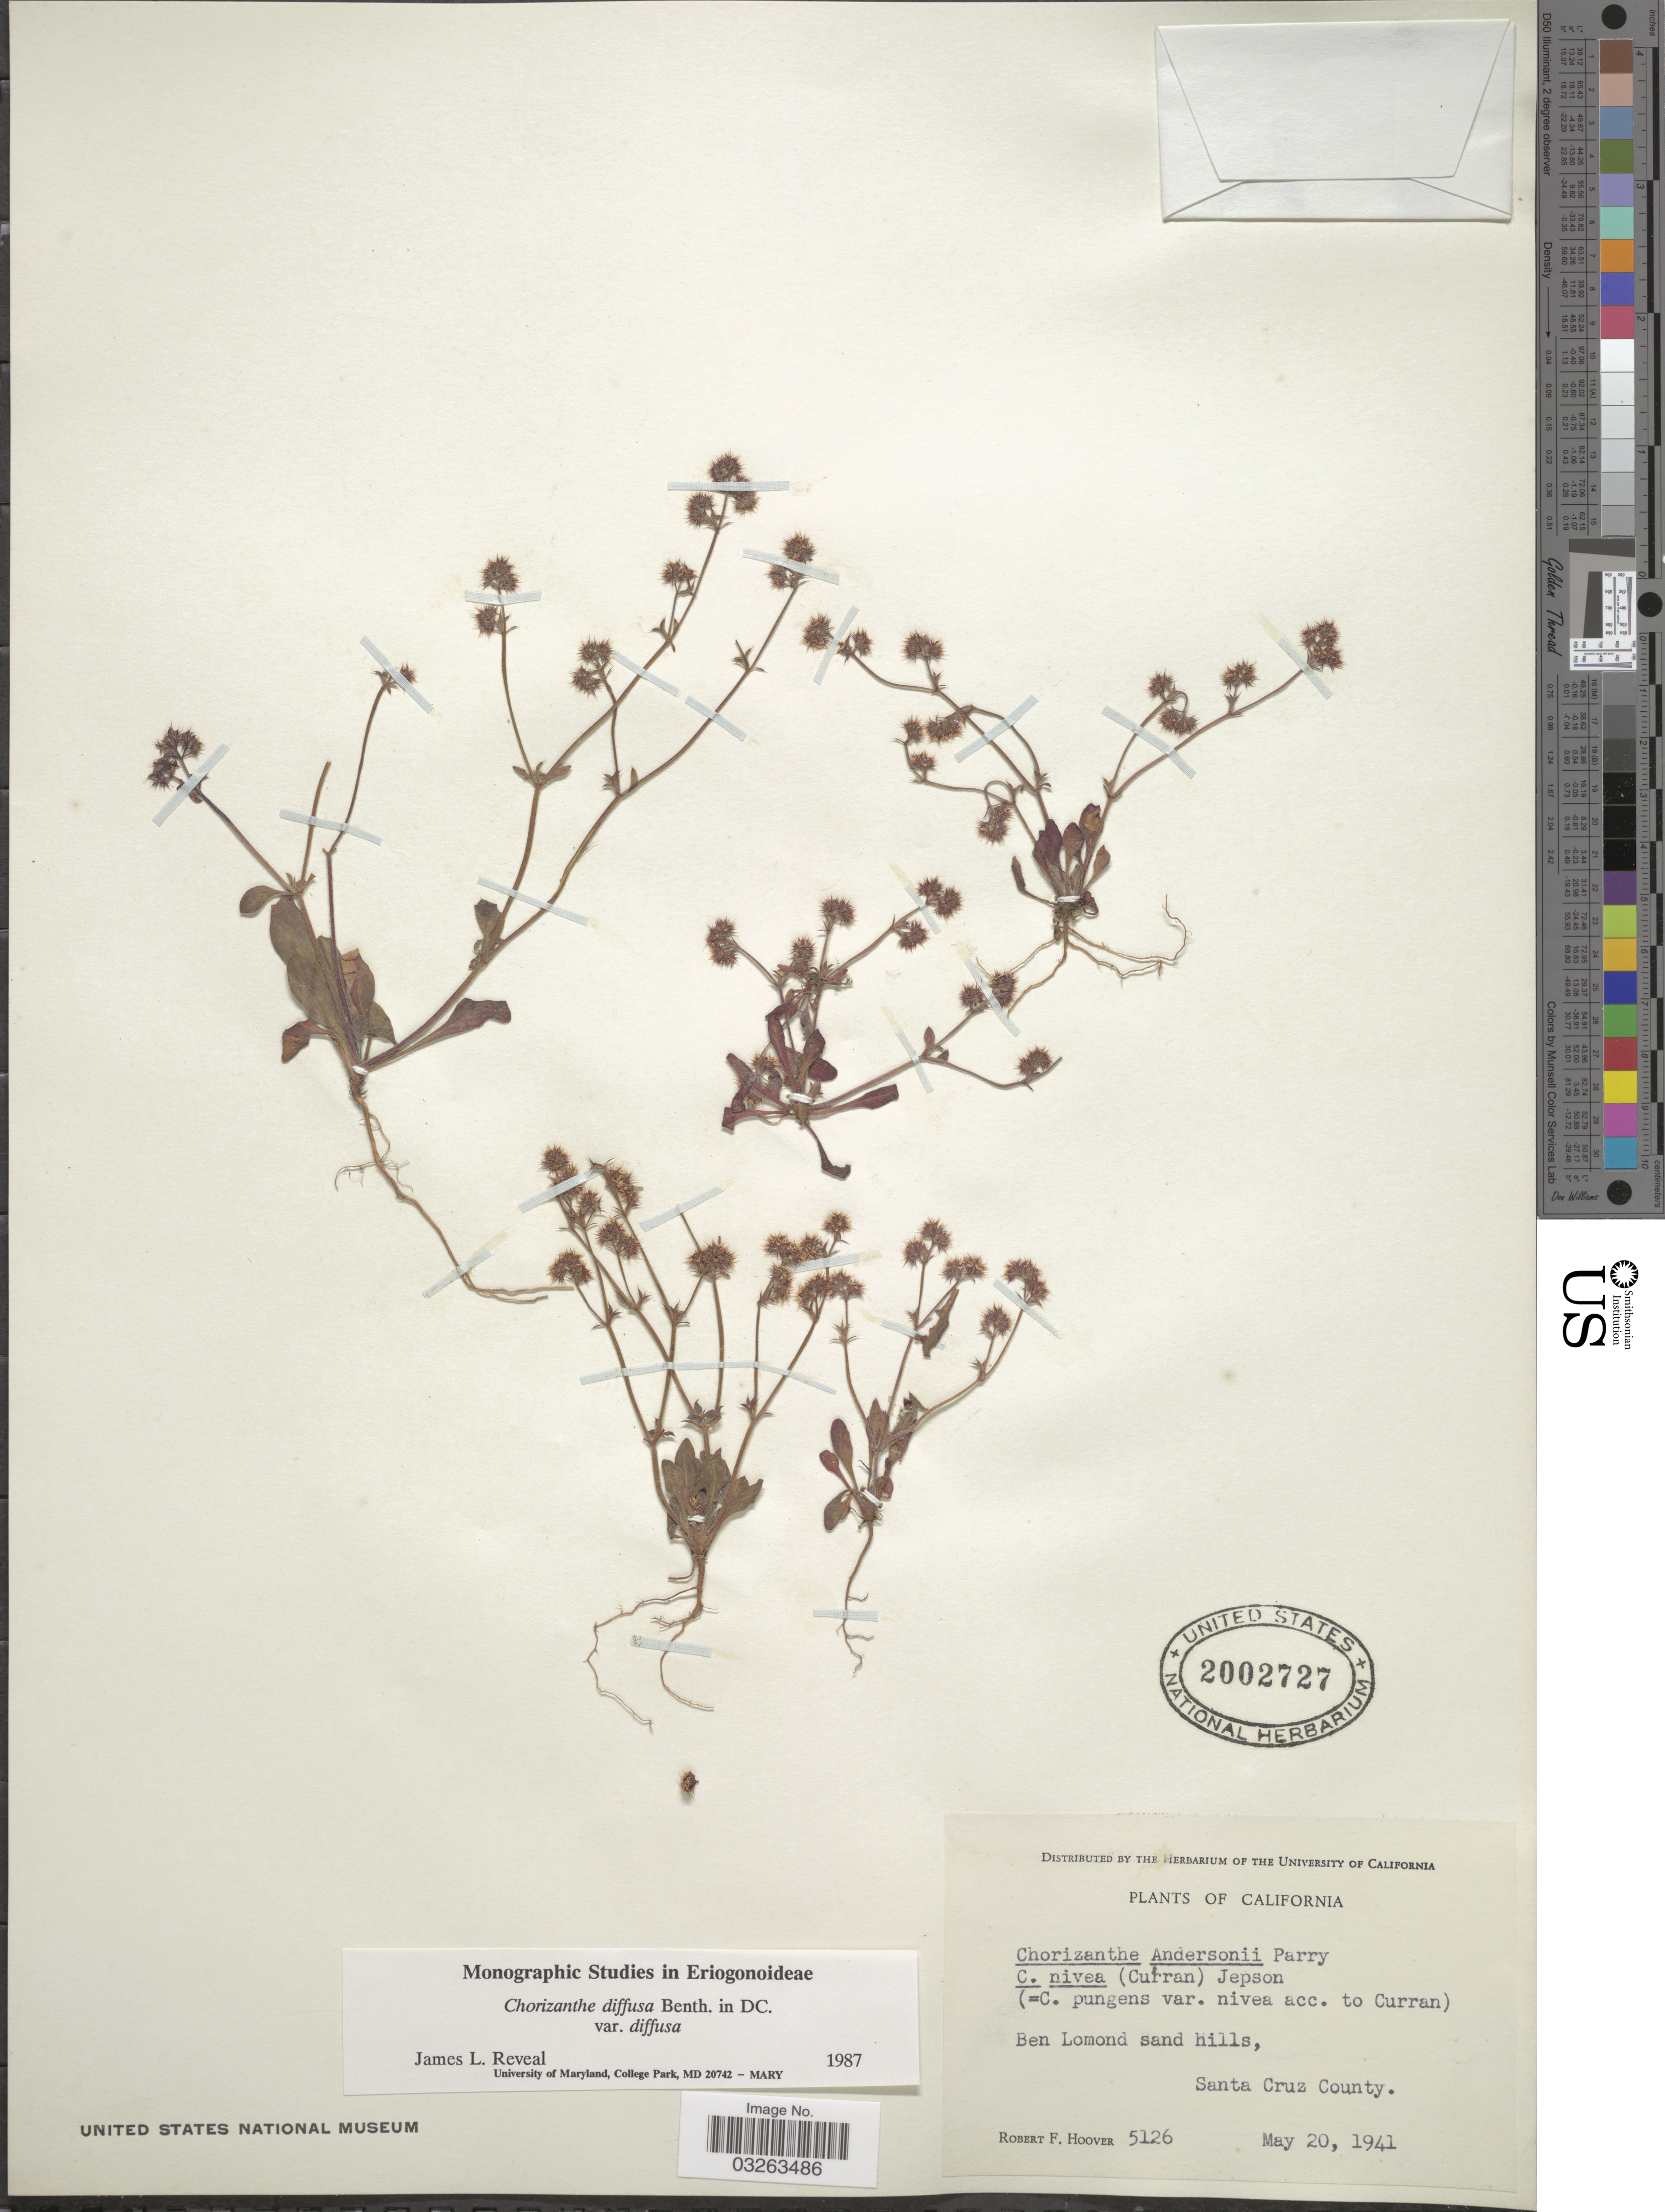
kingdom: Plantae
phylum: Tracheophyta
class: Magnoliopsida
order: Caryophyllales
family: Polygonaceae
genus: Chorizanthe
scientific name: Chorizanthe diffusa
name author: Benth.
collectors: R. F. Hoover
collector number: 5126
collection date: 1941-05-20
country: United States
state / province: California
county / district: Santa Cruz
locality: Ben Lomond sand hills, Santa Cruz County.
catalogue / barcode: US 2002727